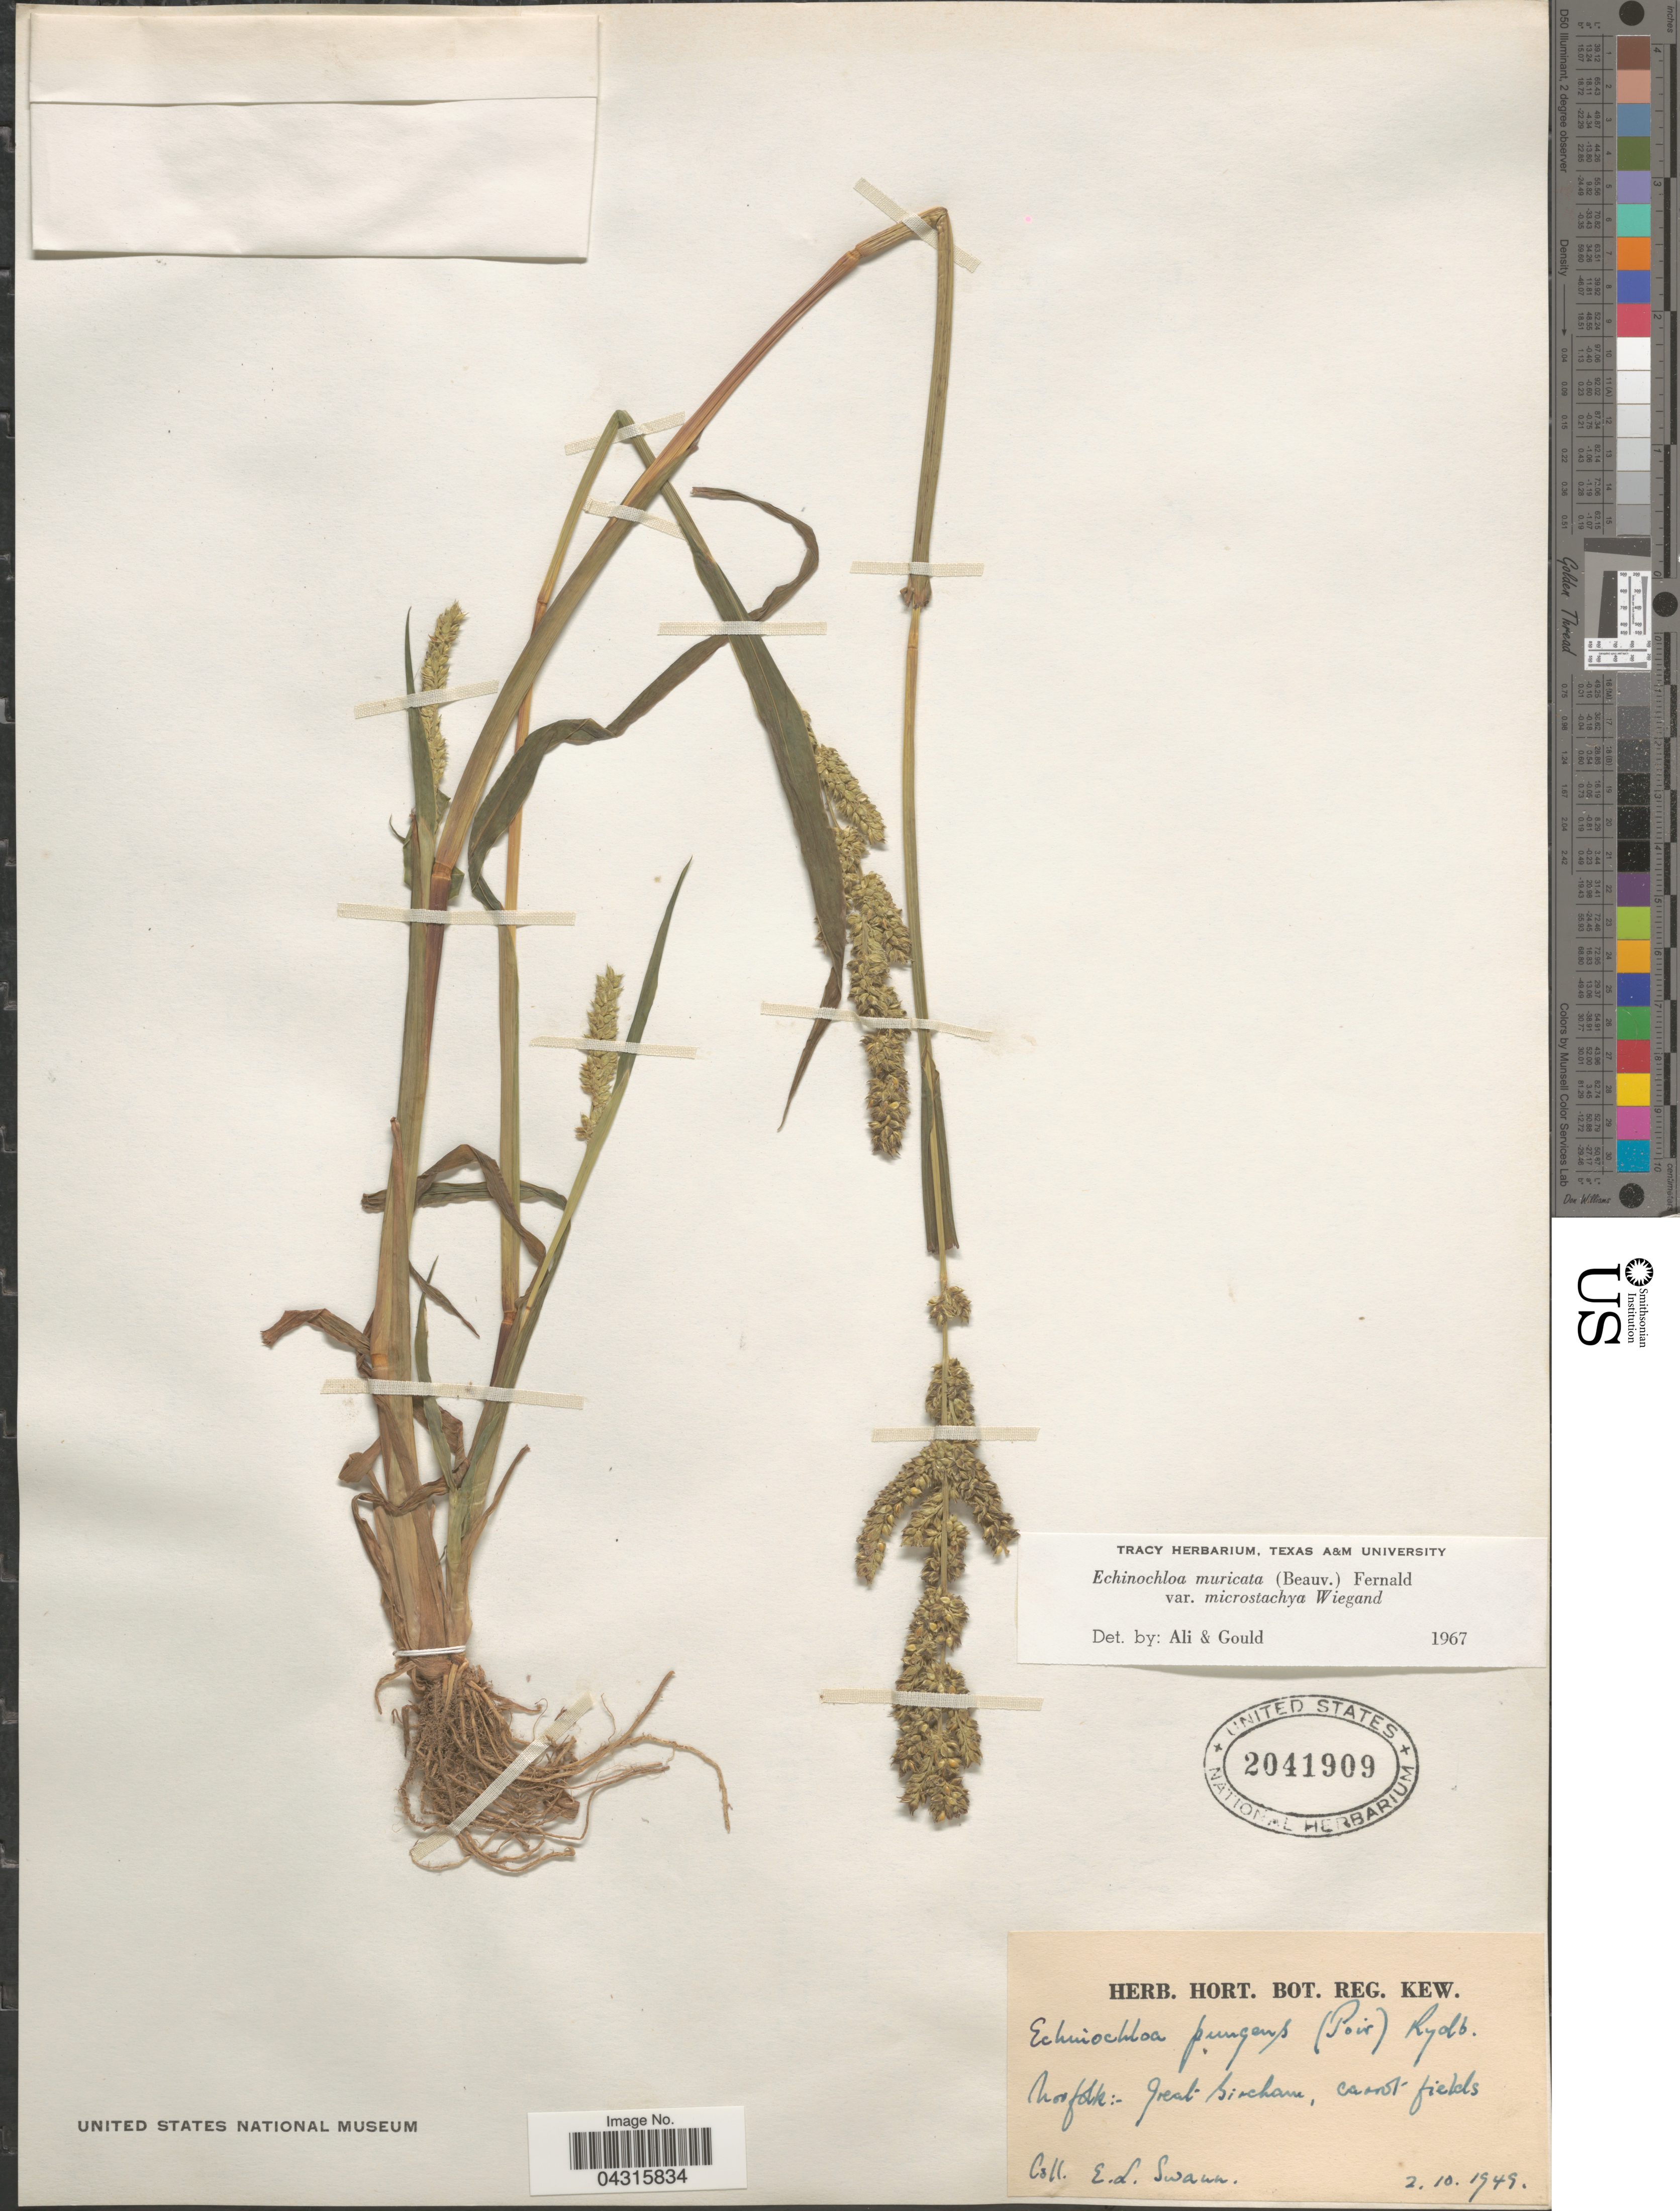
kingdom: Plantae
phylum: Tracheophyta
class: Liliopsida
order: Poales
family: Poaceae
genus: Echinochloa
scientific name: Echinochloa muricata var. microstachya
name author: Wiegand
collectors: E. Swann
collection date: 1949-02-10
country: United Kingdom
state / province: England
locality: Norfolk: Great Bircham.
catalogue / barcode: US 2041909